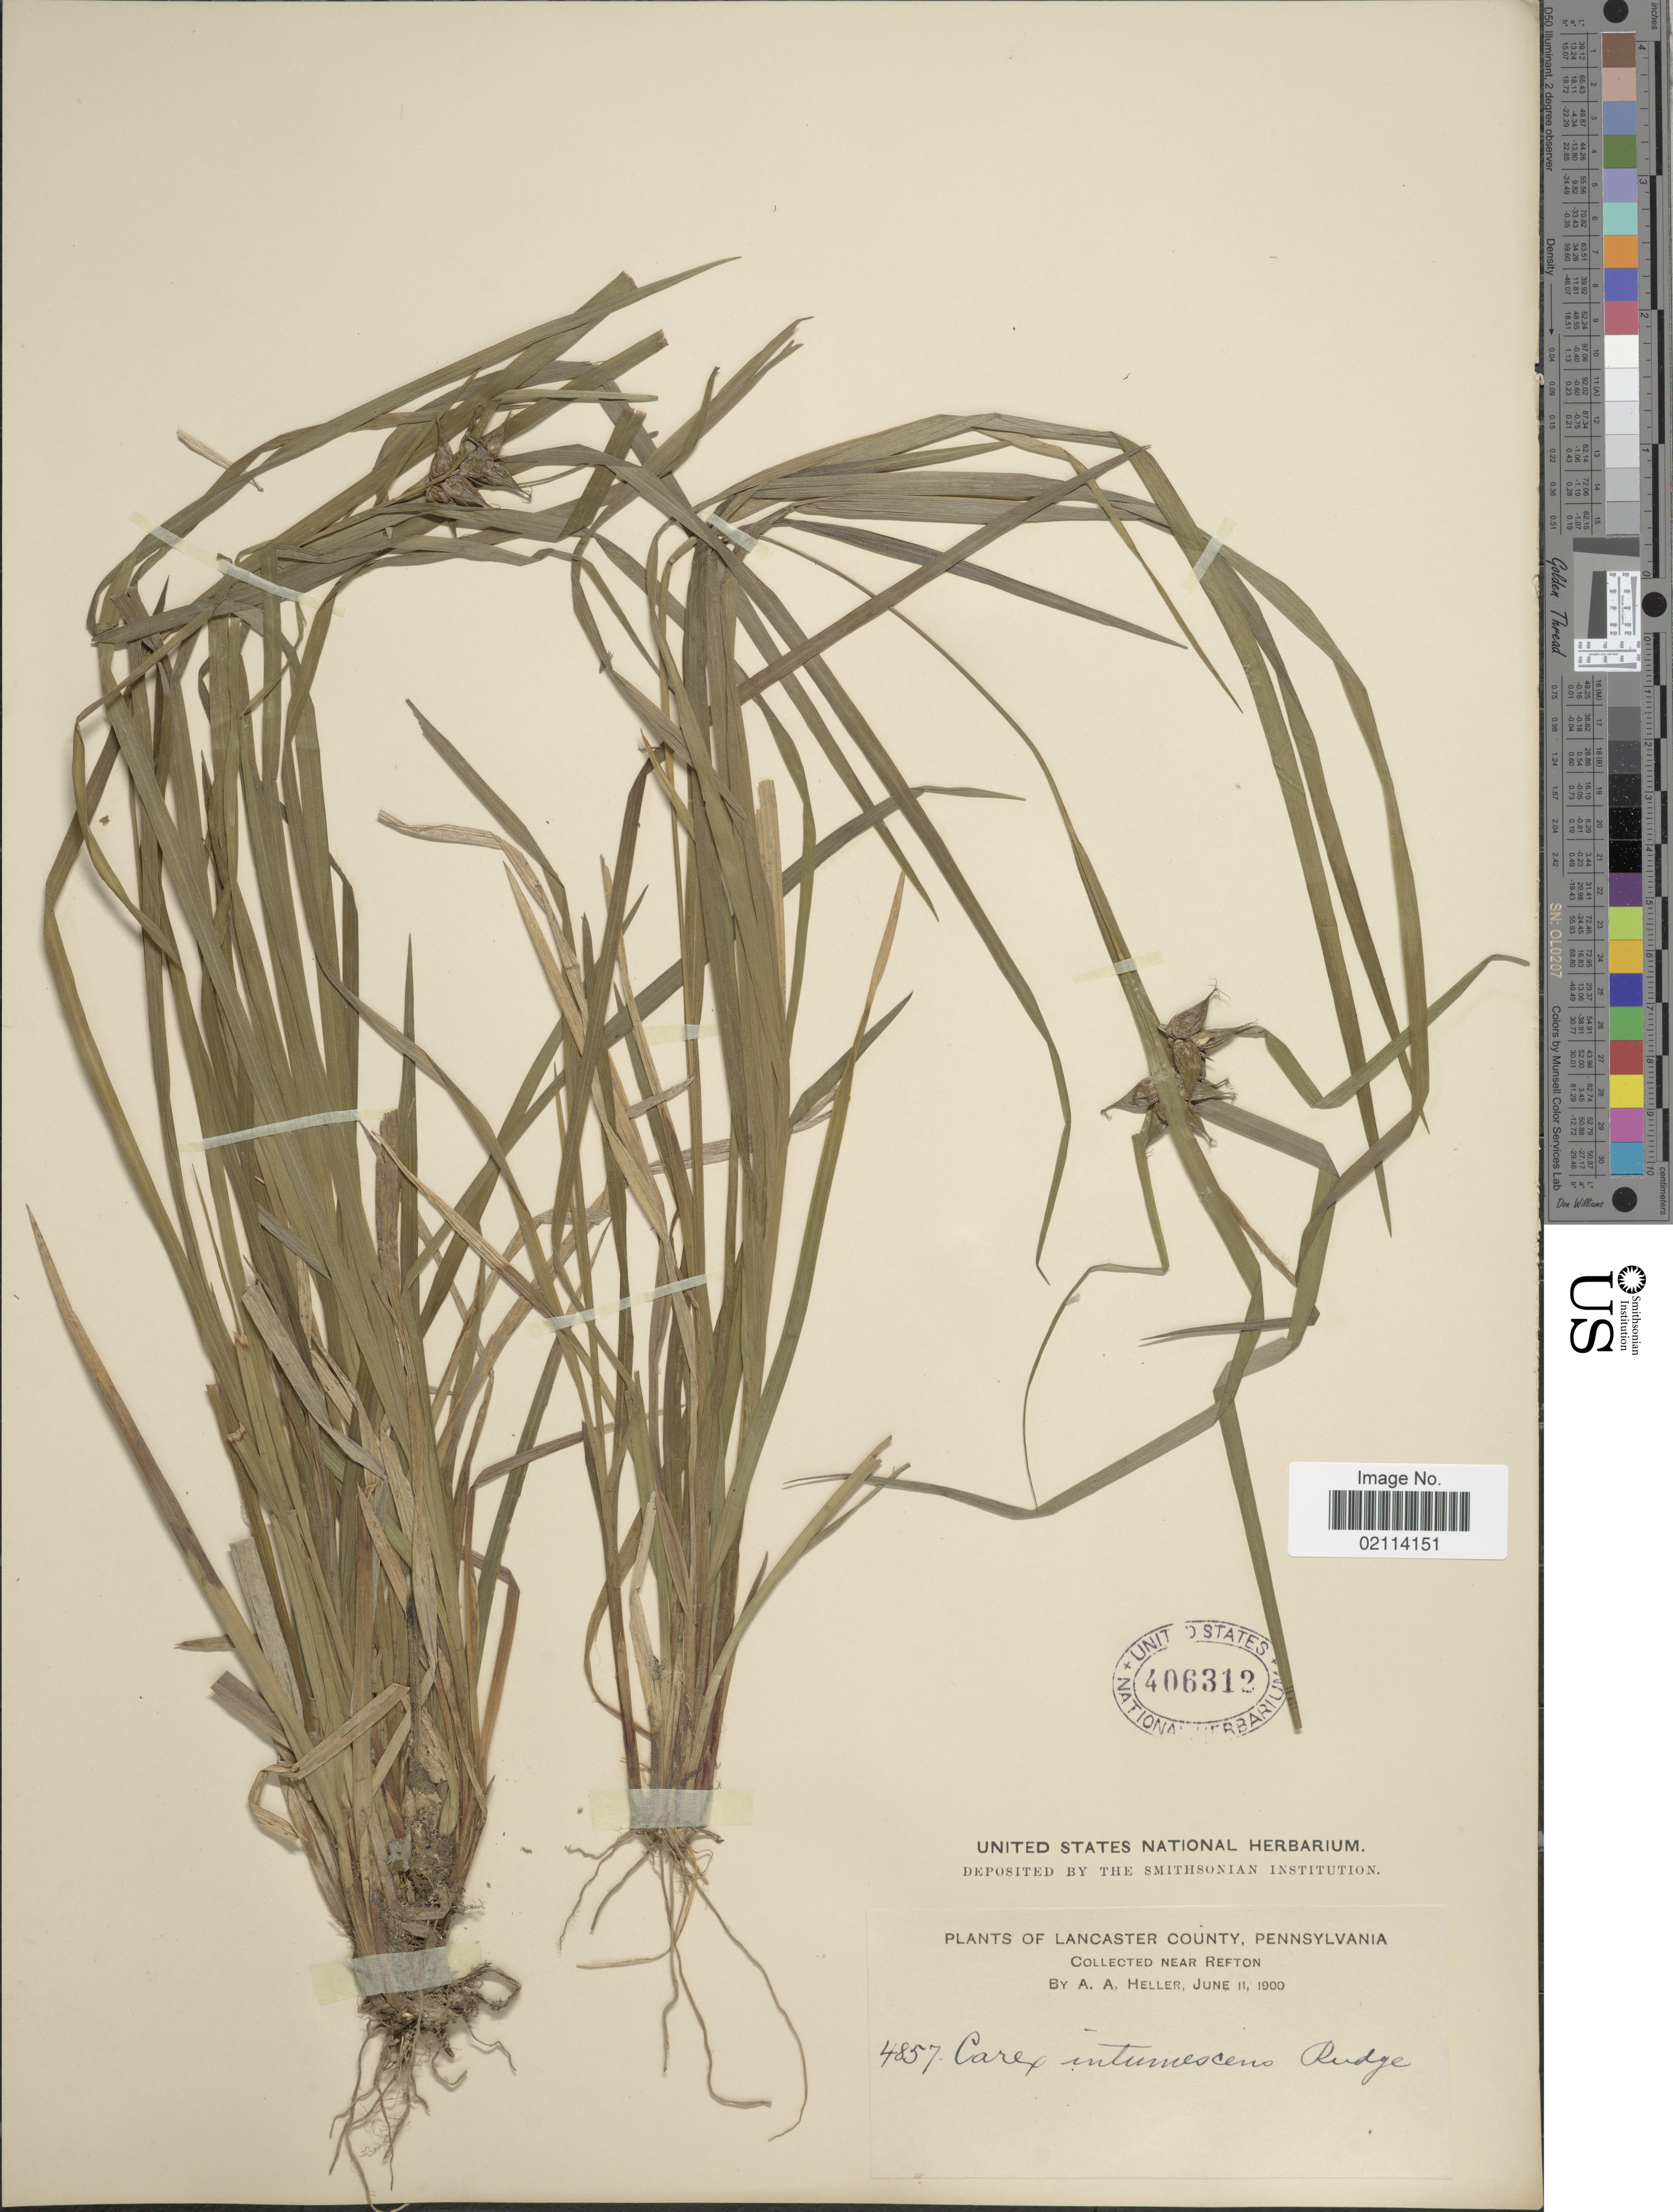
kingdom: Plantae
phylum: Tracheophyta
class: Liliopsida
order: Poales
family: Cyperaceae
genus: Carex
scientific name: Carex intumescens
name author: Rudge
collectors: A. A. Heller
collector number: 4857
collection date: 1900-06-11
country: United States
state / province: Pennsylvania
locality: Lancaster County, near Refton.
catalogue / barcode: US 406312